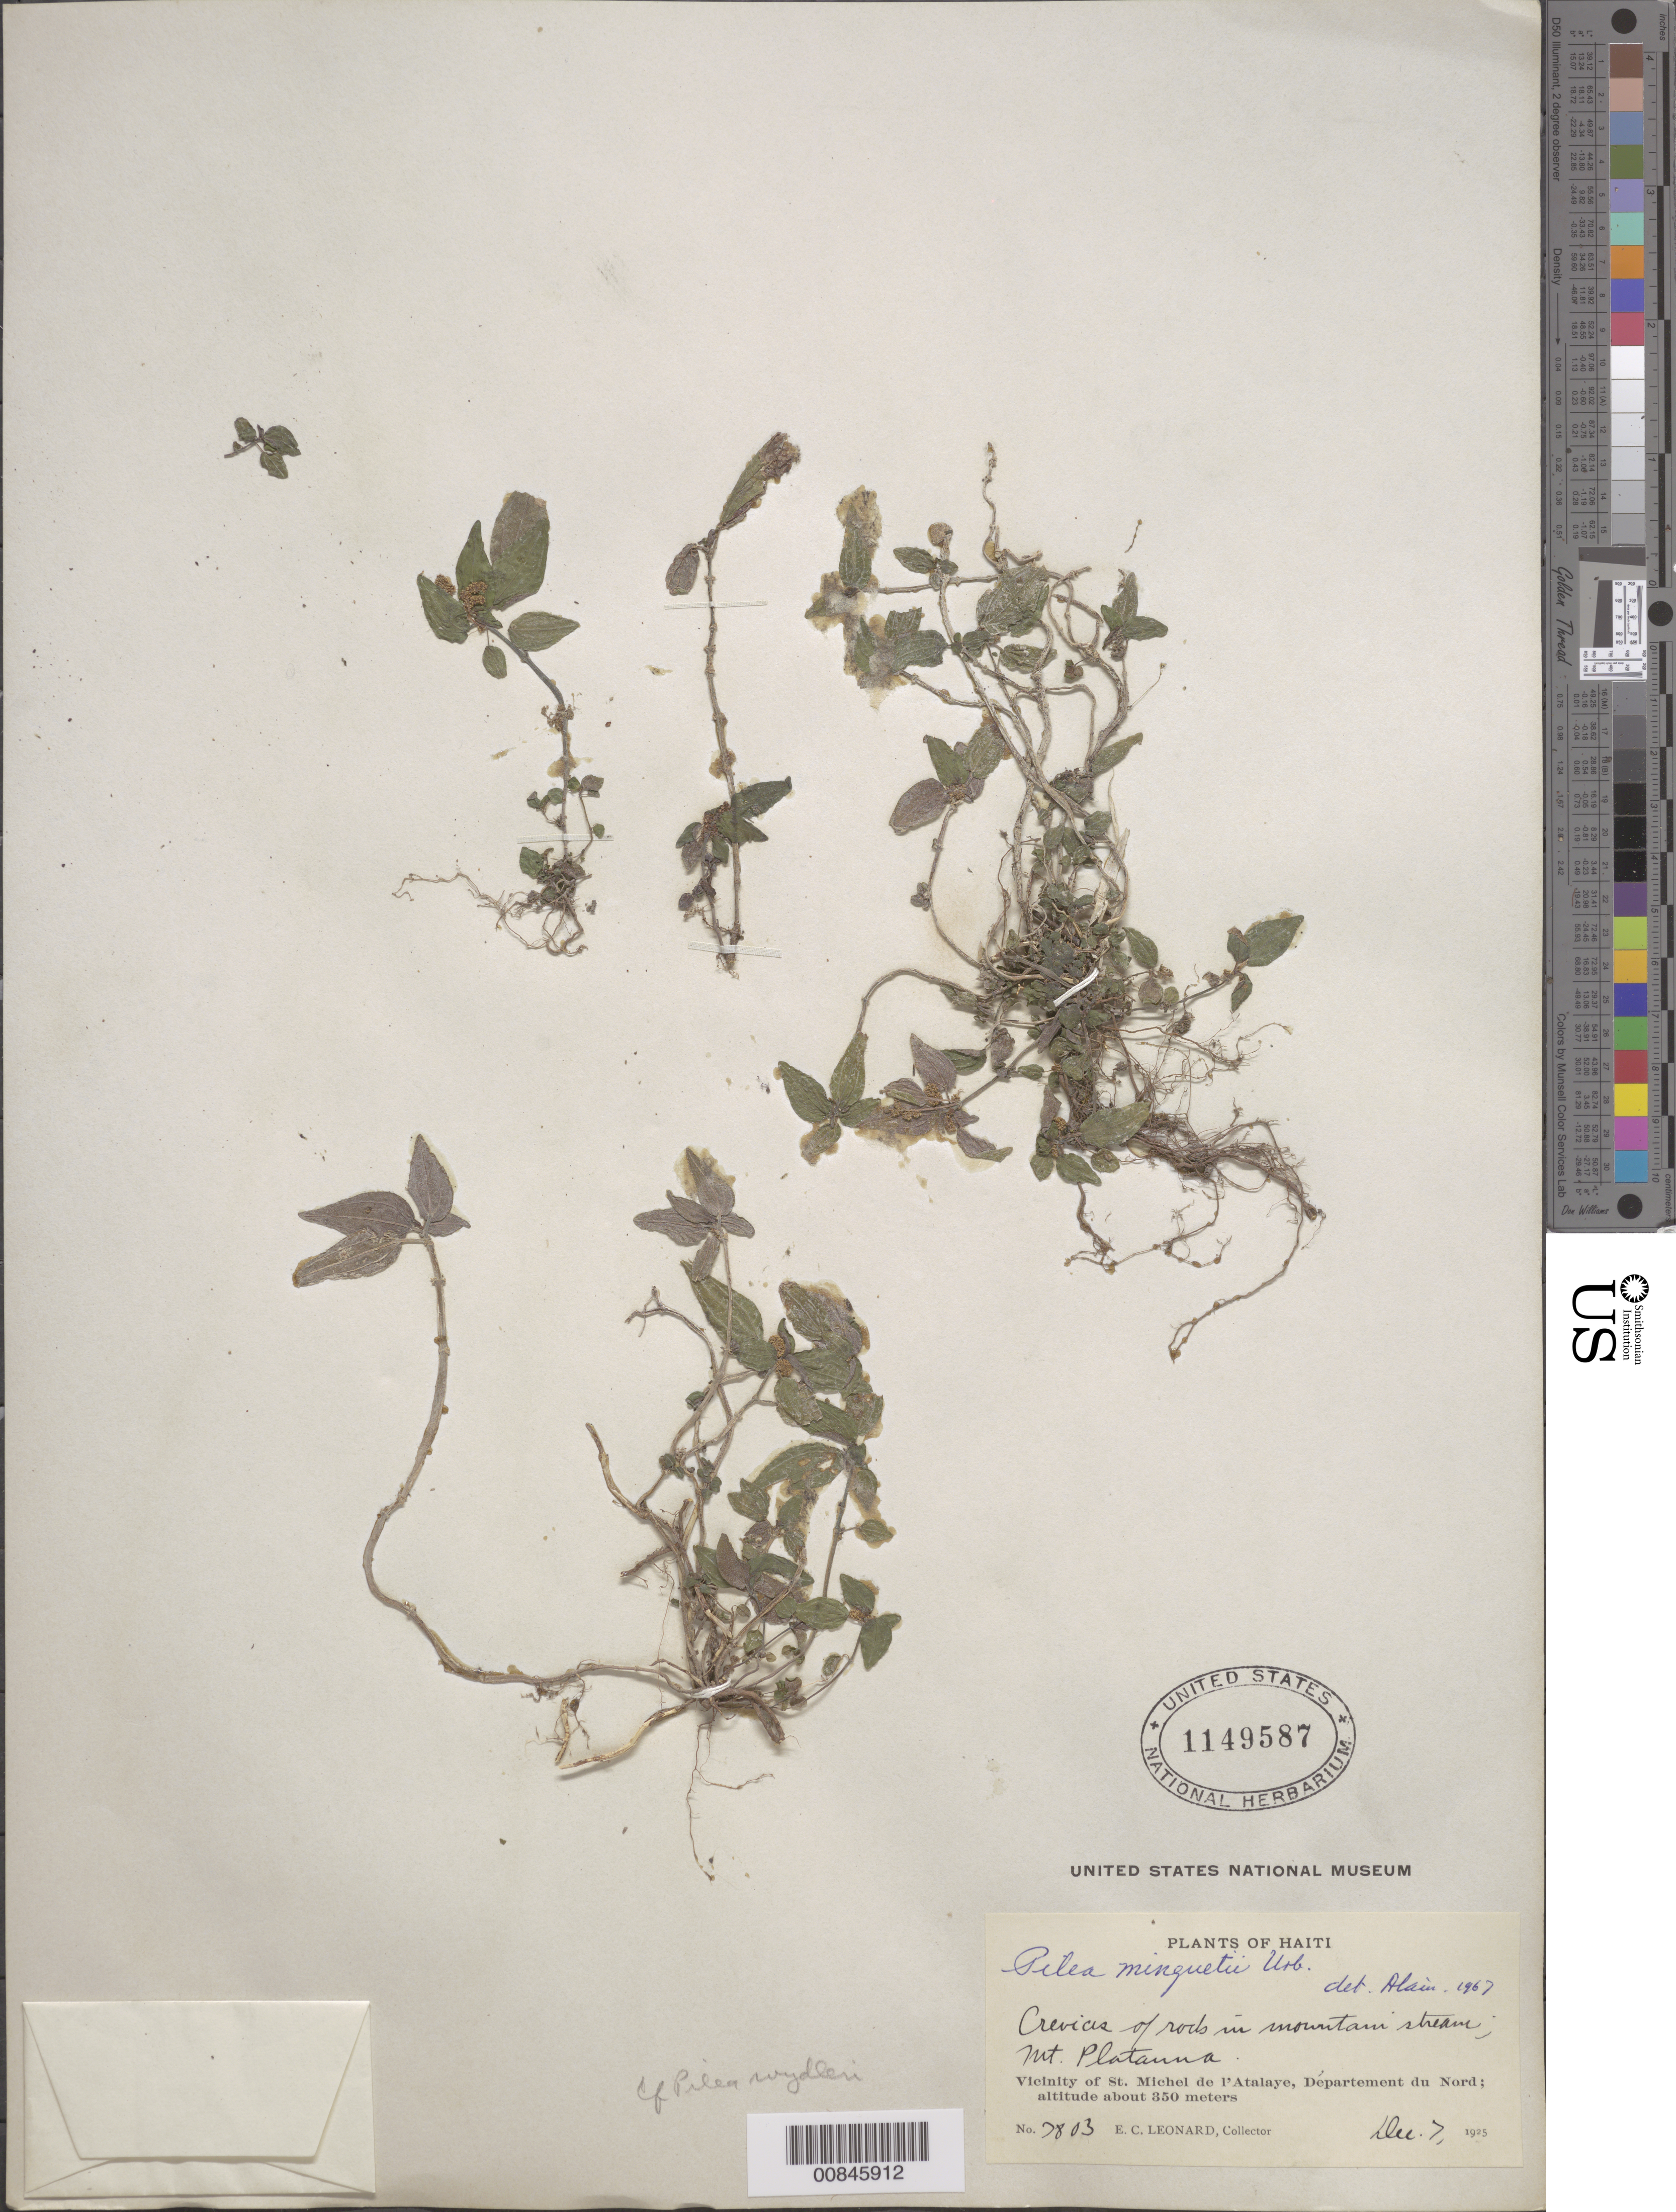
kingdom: Plantae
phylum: Tracheophyta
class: Magnoliopsida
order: Rosales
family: Urticaceae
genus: Pilea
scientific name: Pilea minguetii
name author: Urb.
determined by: Liogier, Alain H.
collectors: E. C. Leonard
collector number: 7803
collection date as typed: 07 Dec 1925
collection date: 1925-12-07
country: Haiti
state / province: Nord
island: Hispaniola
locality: Mt. Platanna. Vicinity of St. Michel de l'Atalaye.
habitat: Crevices of rocks in small mountain stream.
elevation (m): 350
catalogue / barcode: US 1149587